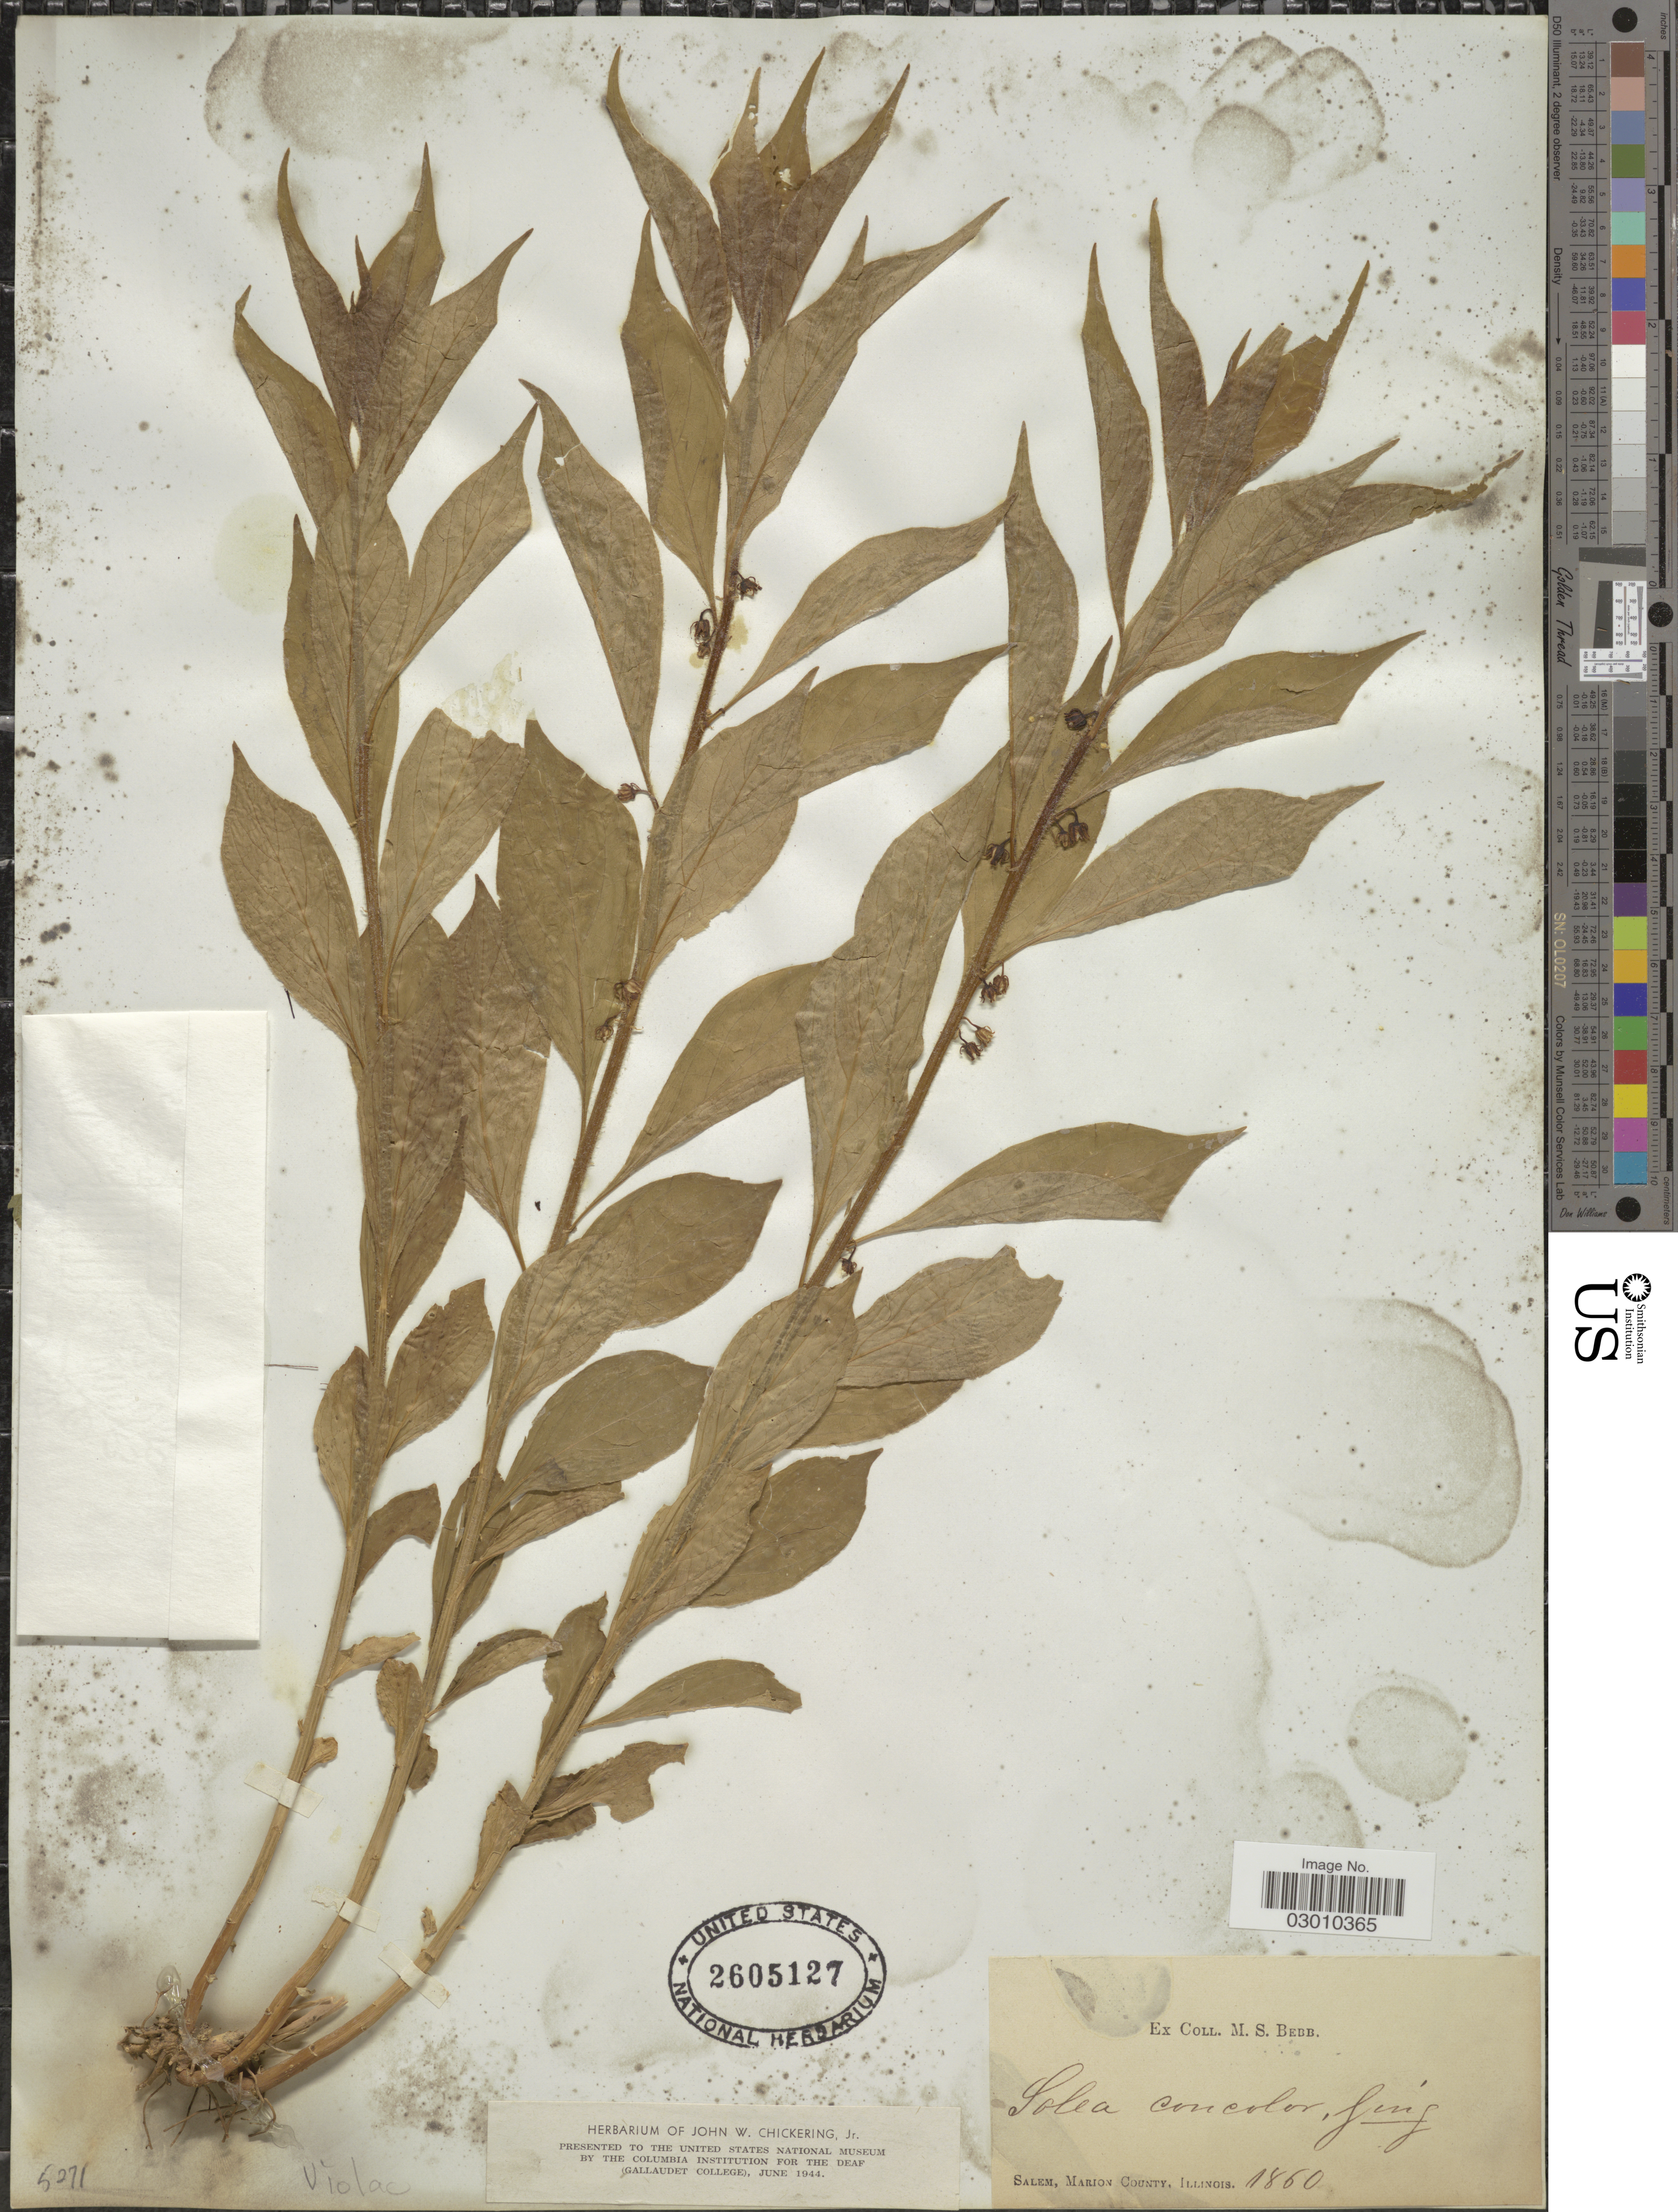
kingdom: Plantae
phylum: Tracheophyta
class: Magnoliopsida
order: Malpighiales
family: Violaceae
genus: Cubelium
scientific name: Cubelium concolor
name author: (T.F. Forst.) Raf. ex Britton & A. Br.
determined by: Strong, Mark T., (BOT), Smithsonian Institution - National Museum of Natural History (UNITED STATES)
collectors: M. Bebb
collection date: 1860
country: United States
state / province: Illinois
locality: Salem, Marion County.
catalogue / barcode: US 2605127